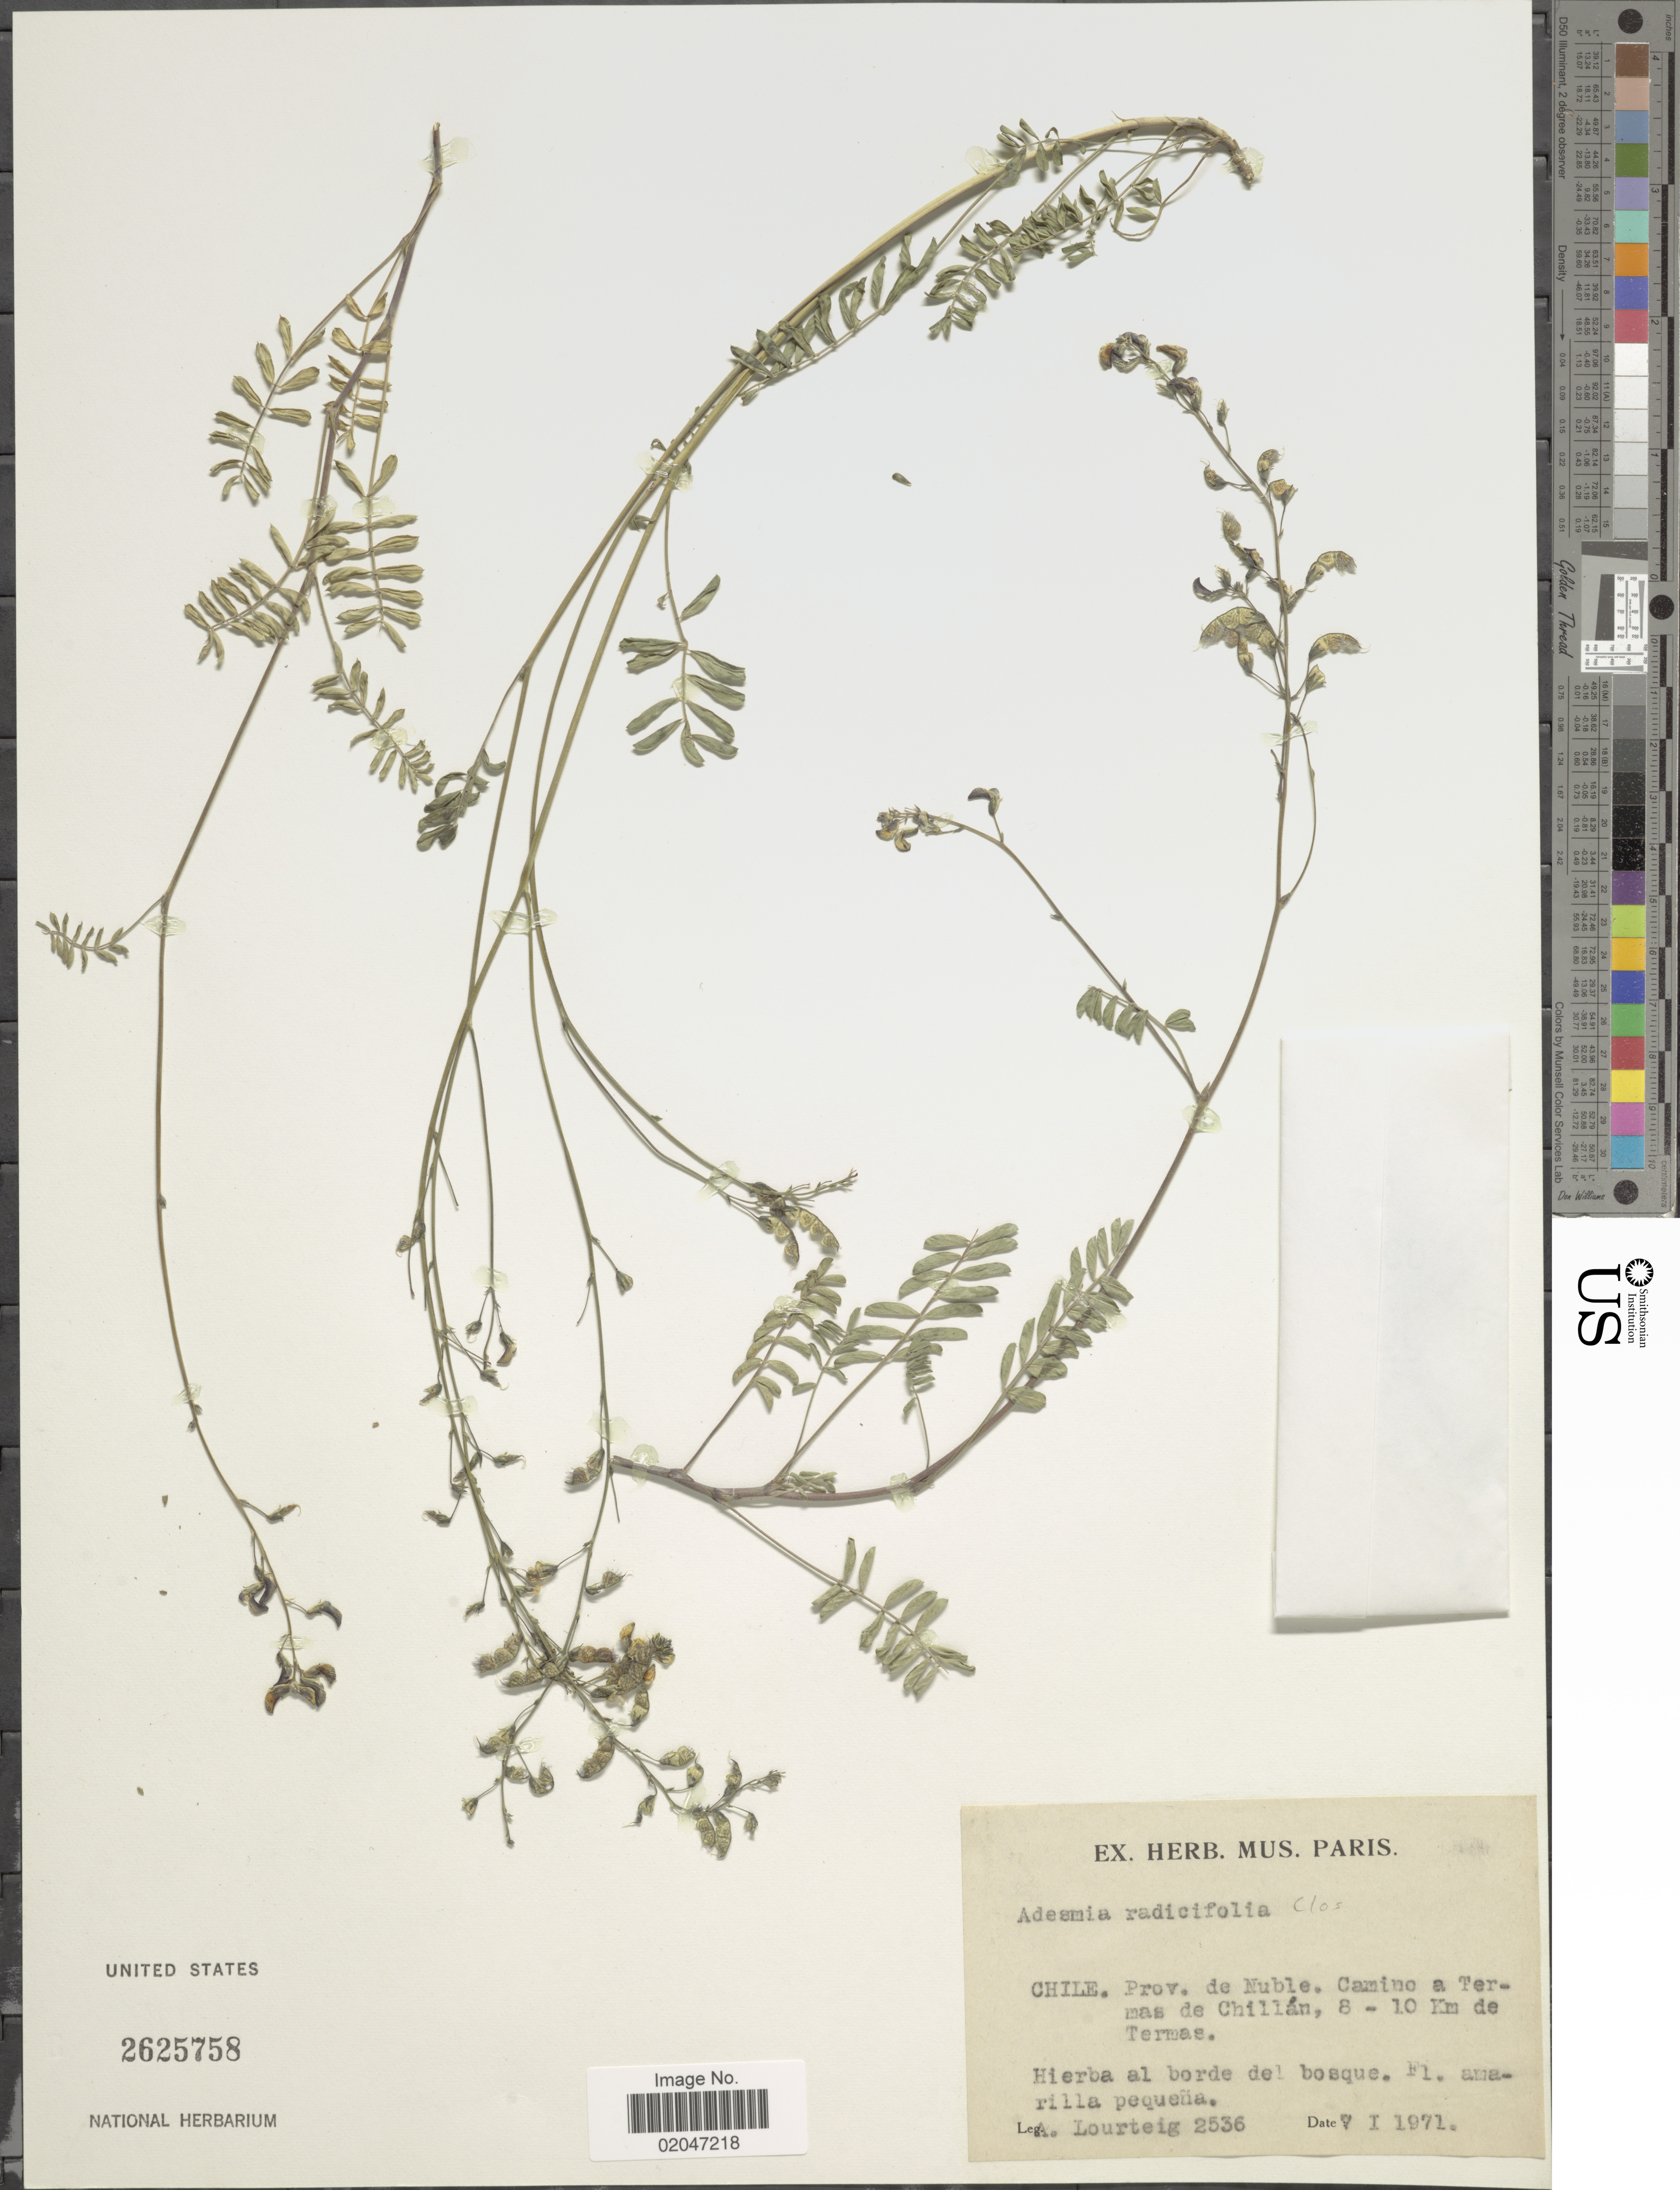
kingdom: Plantae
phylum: Tracheophyta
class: Magnoliopsida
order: Fabales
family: Fabaceae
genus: Adesmia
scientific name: Adesmia radicifolia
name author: Clos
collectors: -. Lourteig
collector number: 2536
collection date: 1971-05-01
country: Chile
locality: Prov. de Nuble. Camino a Termas de Chillán, 8-10 km de Termas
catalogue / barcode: US 2625758